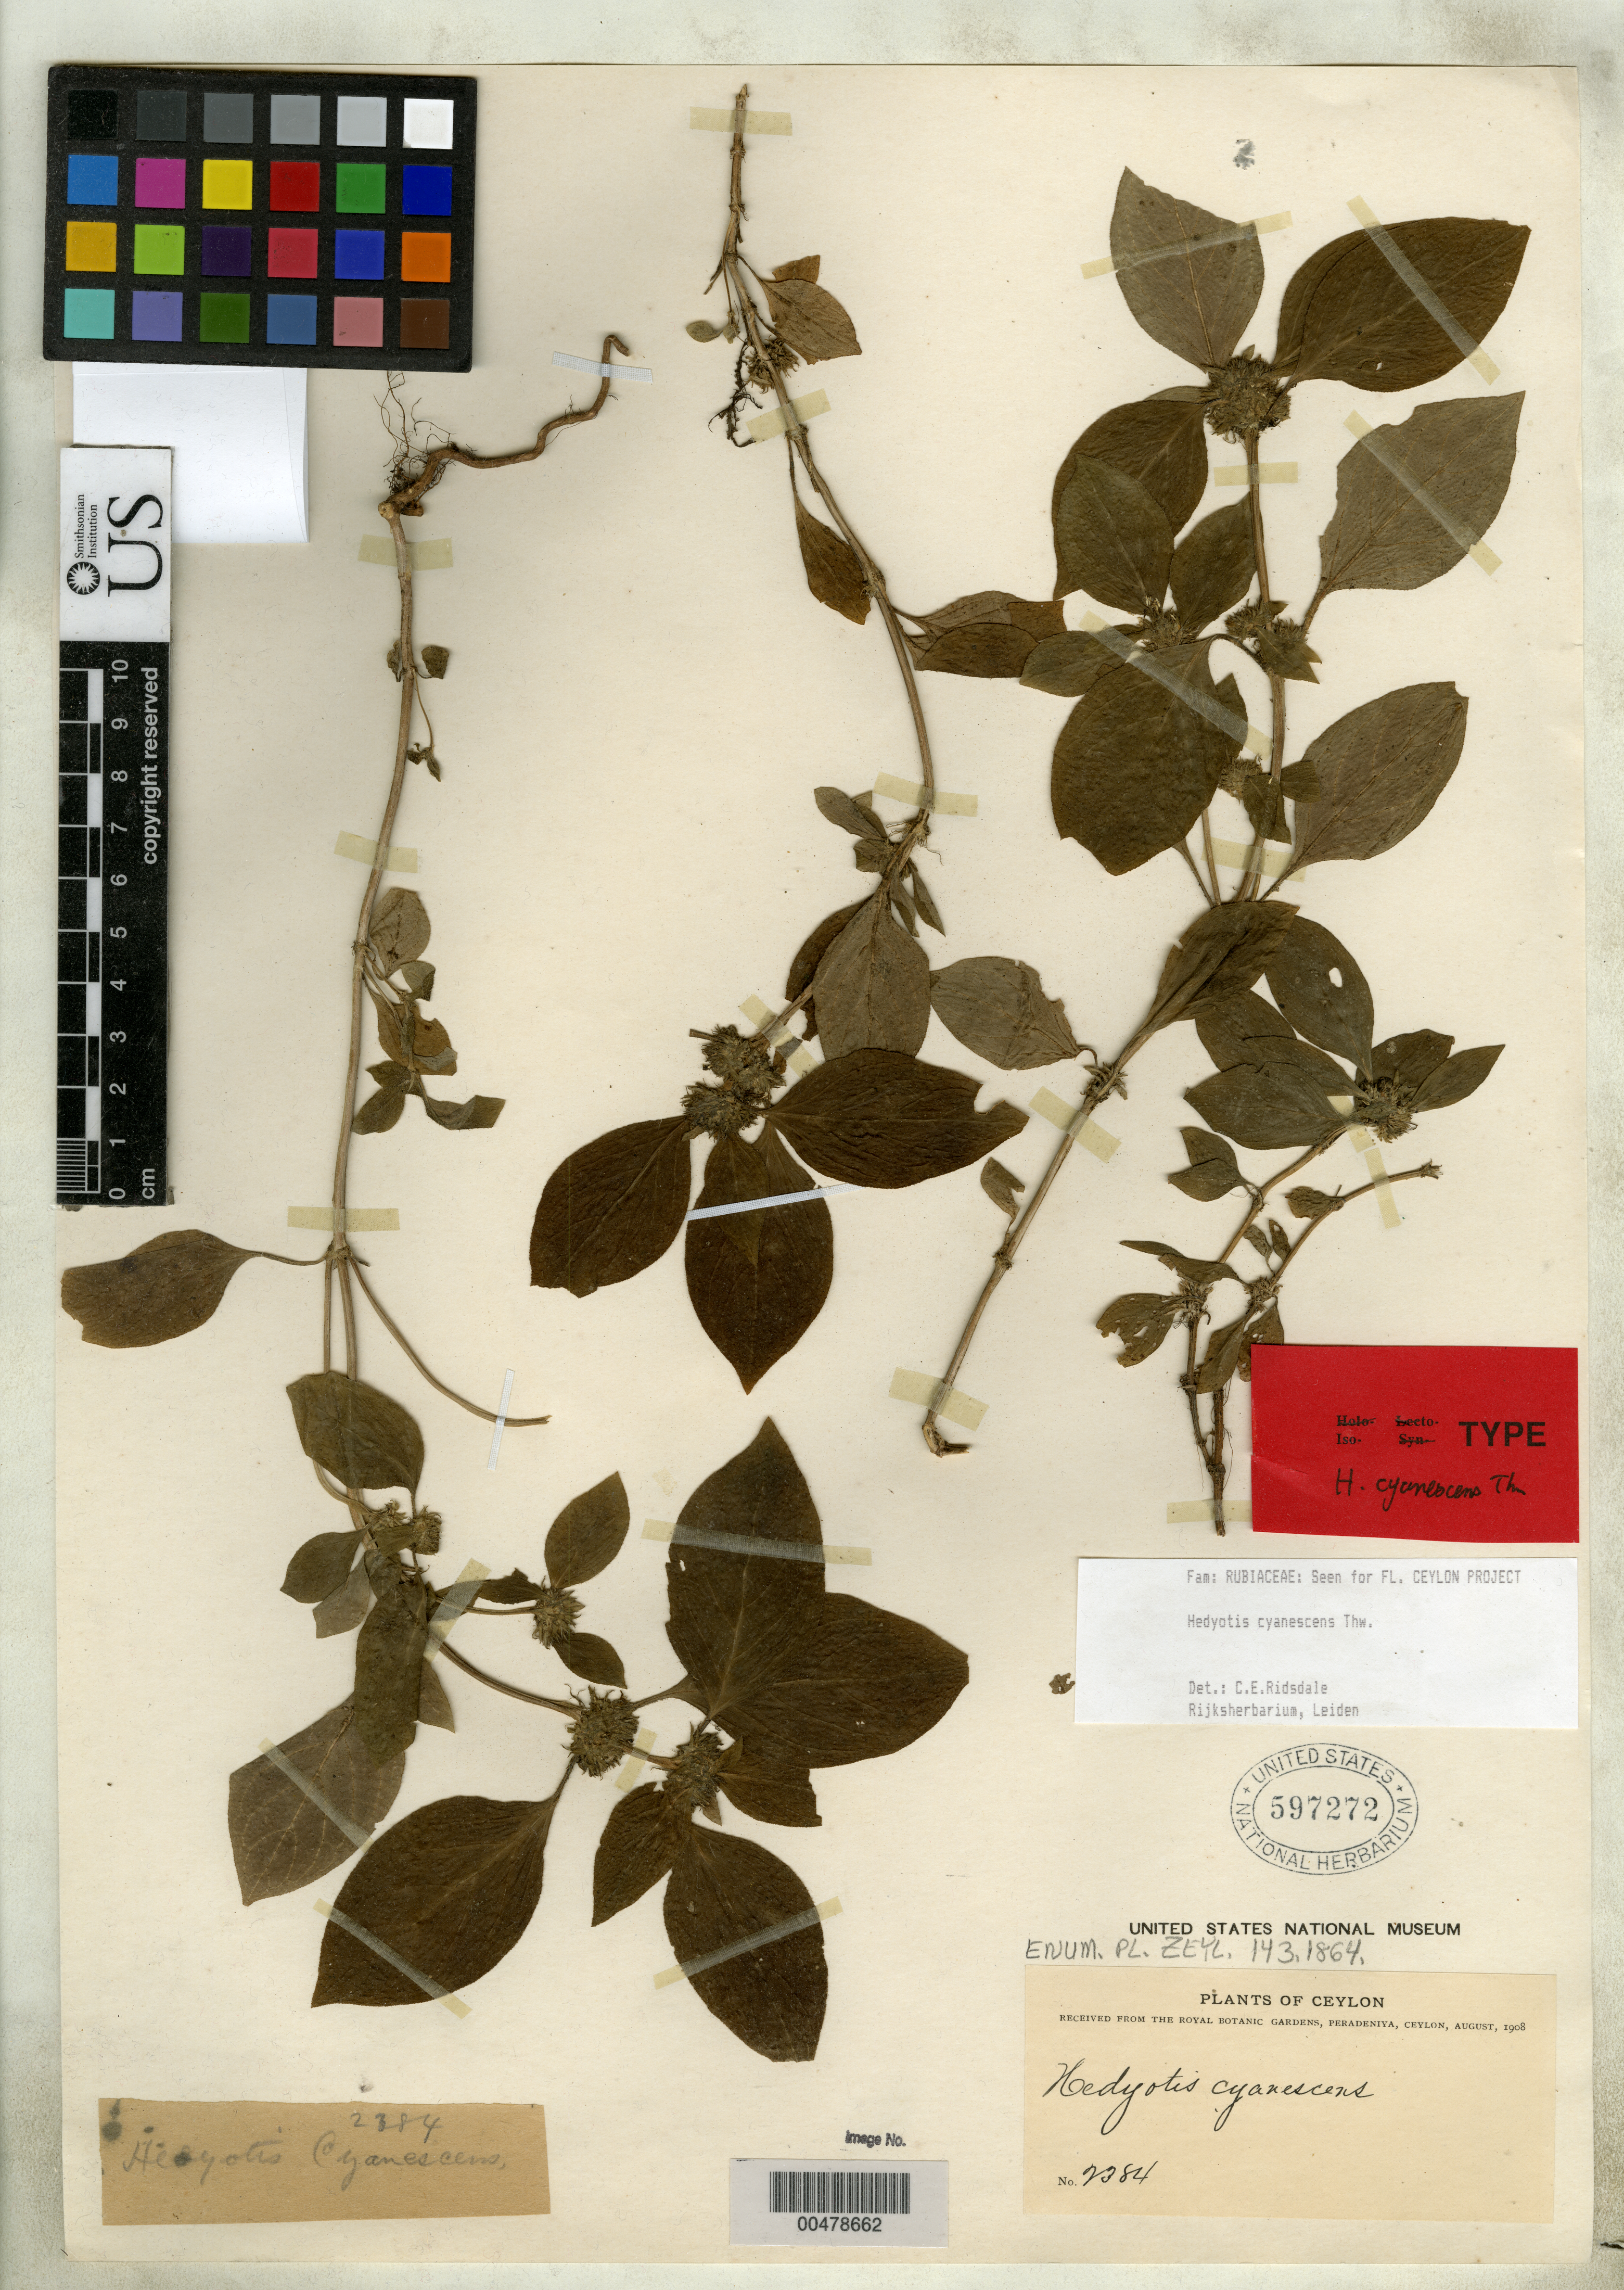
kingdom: Plantae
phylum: Tracheophyta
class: Magnoliopsida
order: Gentianales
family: Rubiaceae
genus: Hedyotis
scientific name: Hedyotis cyanescens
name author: Thwaites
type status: Isotype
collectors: G. H. K. Thwaites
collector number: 2384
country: Sri Lanka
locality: "Ceylon"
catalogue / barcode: US 597272